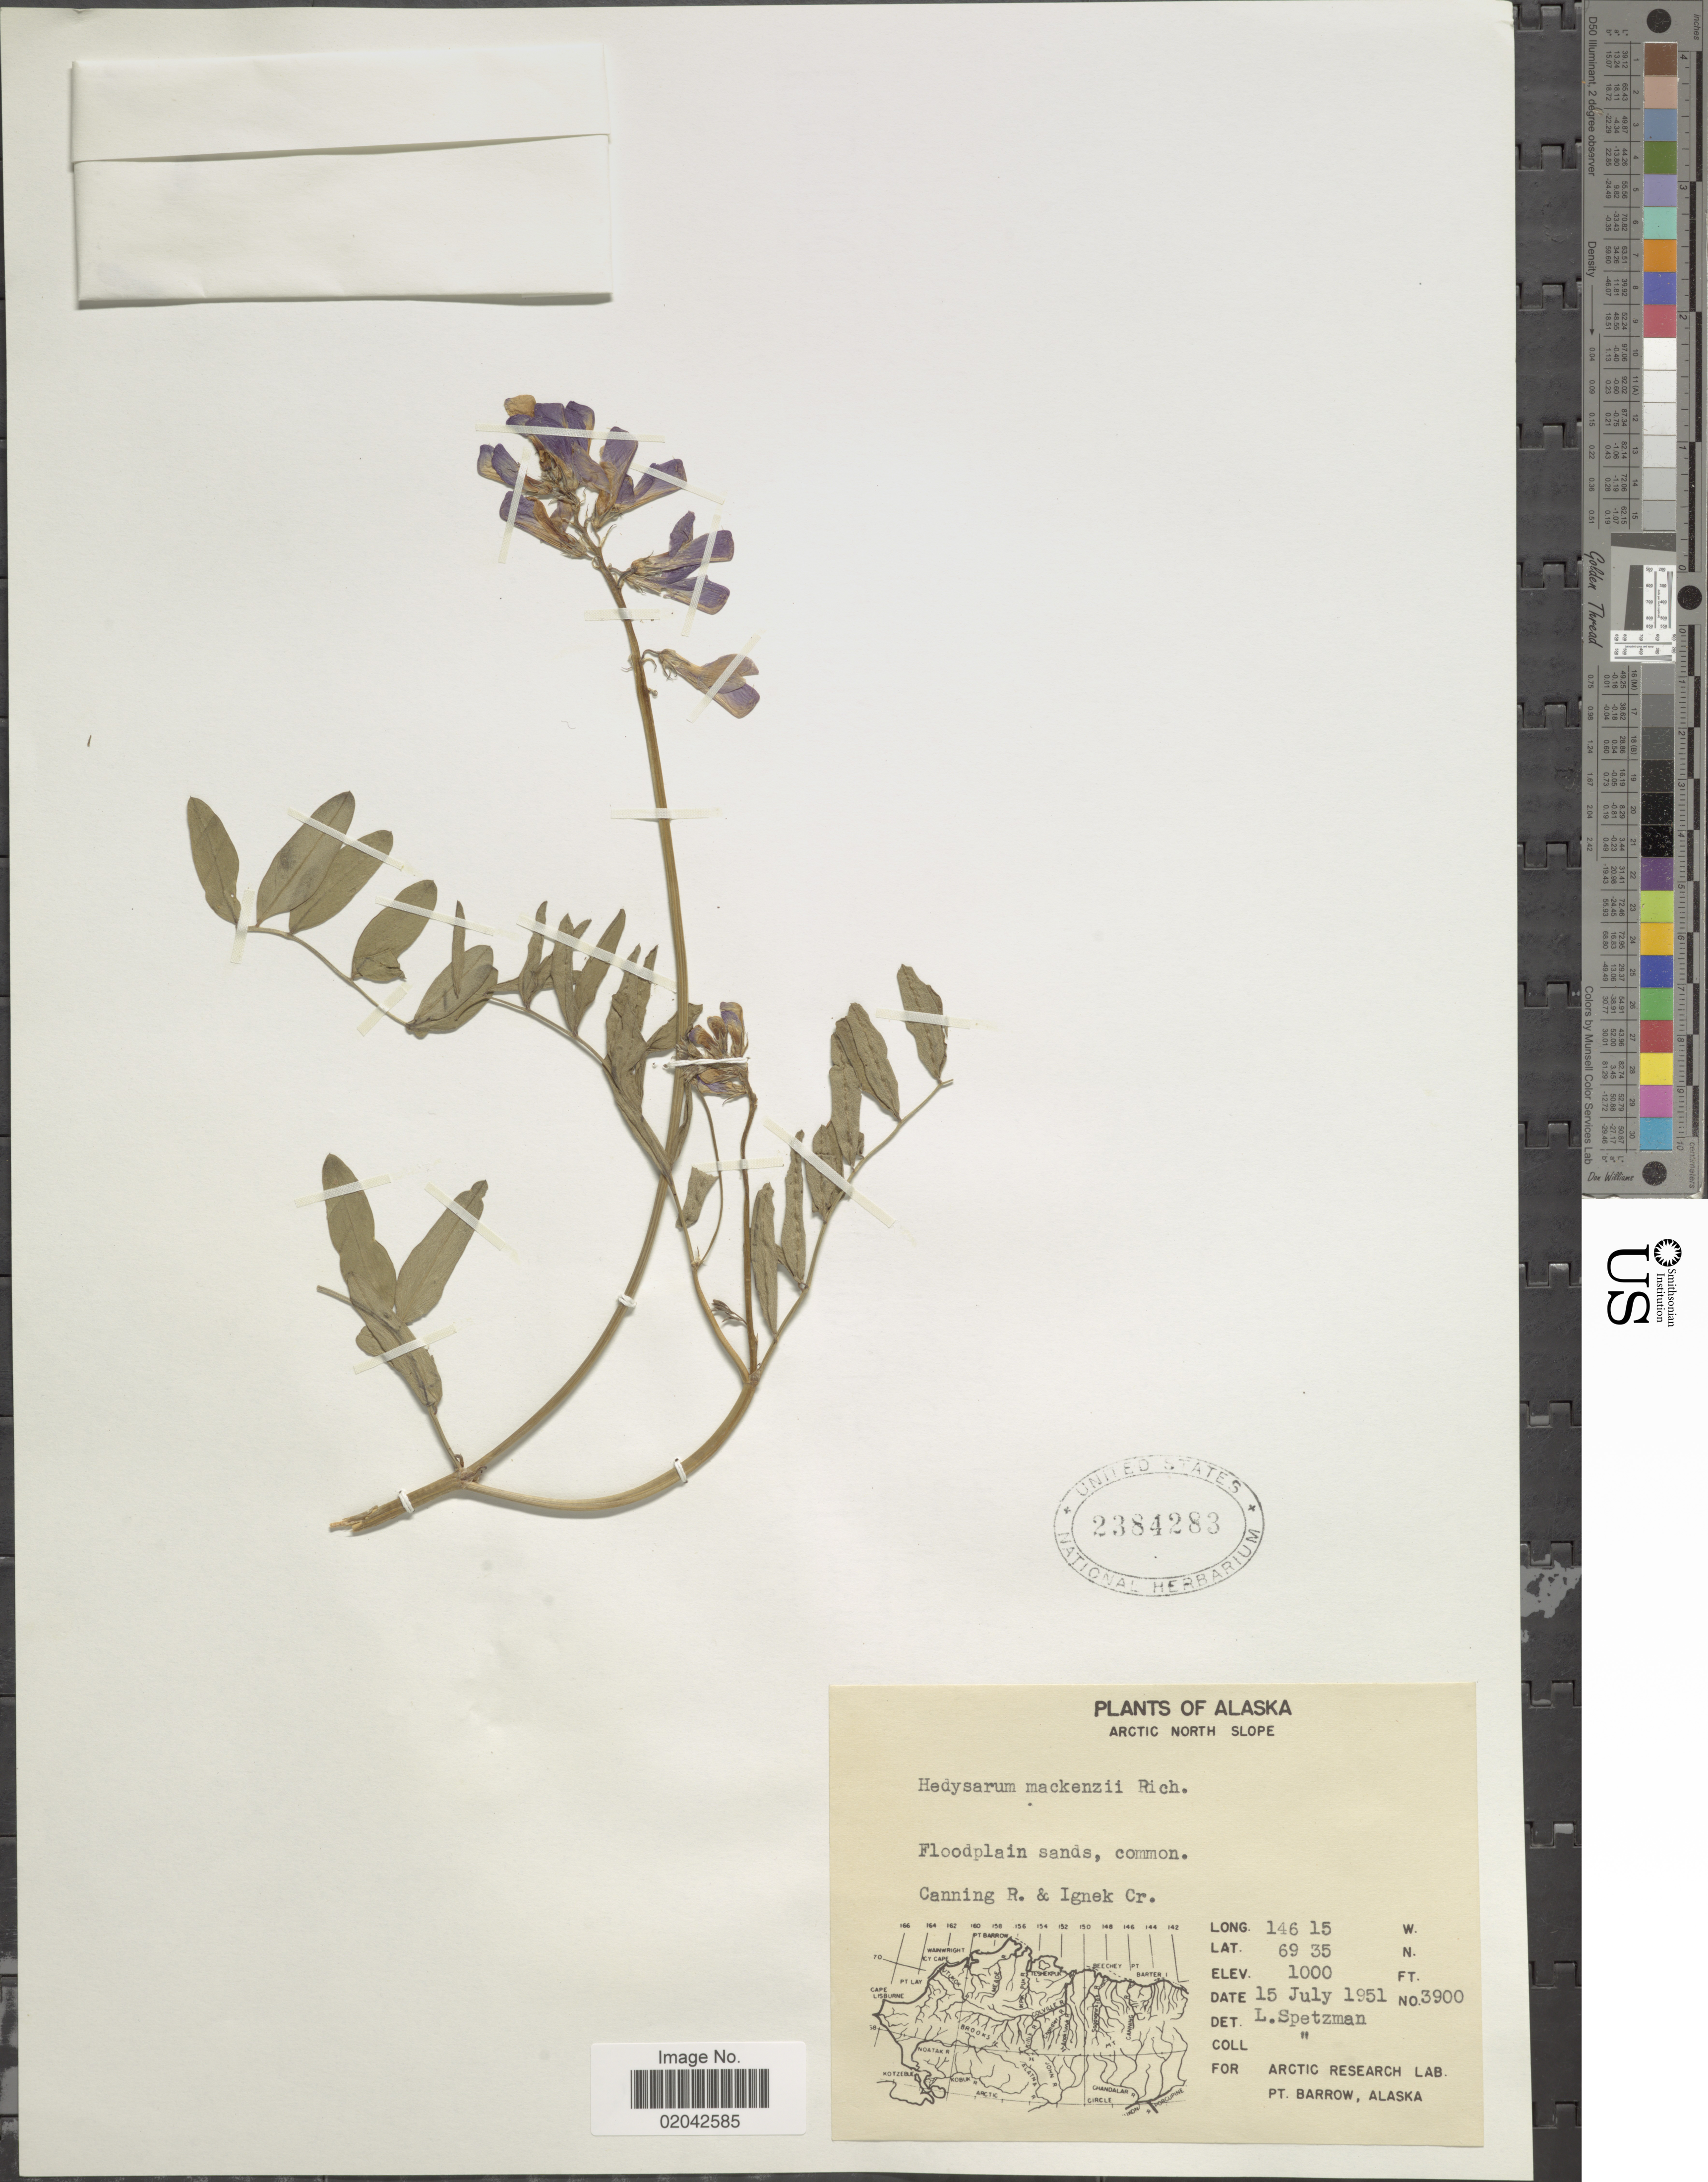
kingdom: Plantae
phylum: Tracheophyta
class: Magnoliopsida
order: Fabales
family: Fabaceae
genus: Hedysarum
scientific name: Hedysarum mackenziei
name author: Richardson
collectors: L. Spetzman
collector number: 3900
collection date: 1951-07-15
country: United States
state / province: Alaska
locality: Canning R. & Ignek Cr.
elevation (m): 305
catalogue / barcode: US 2384283